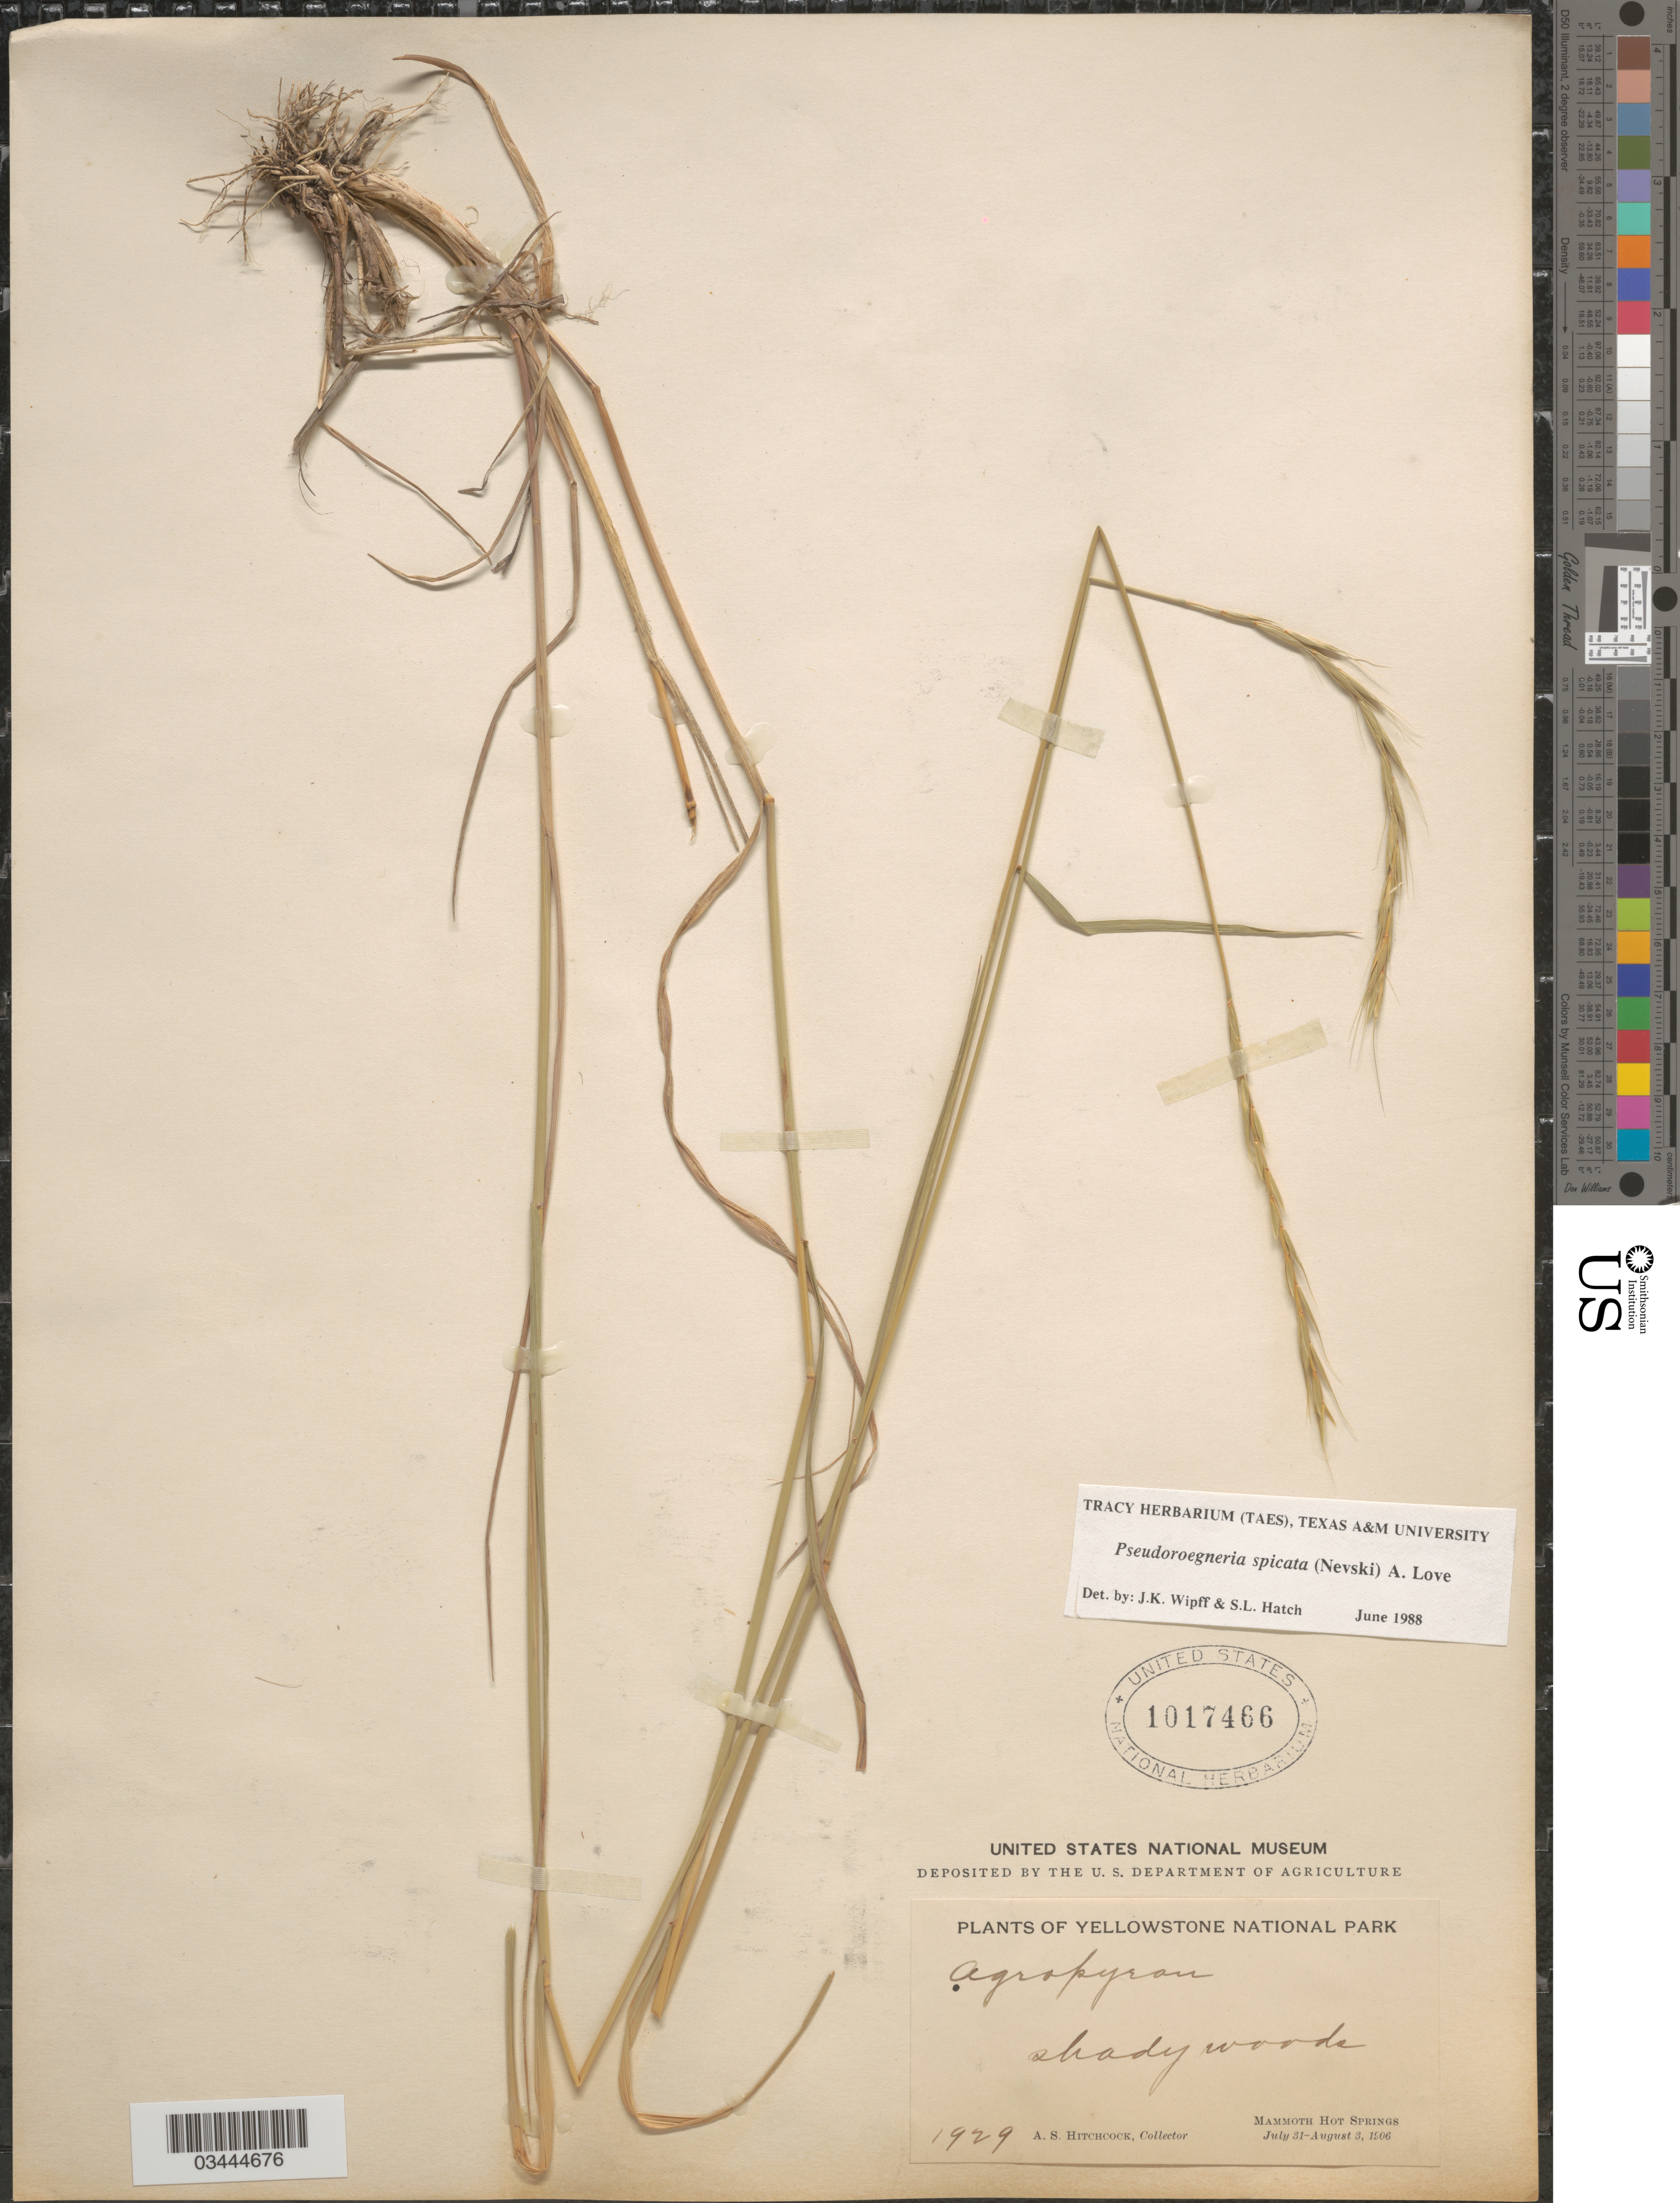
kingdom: Plantae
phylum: Tracheophyta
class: Liliopsida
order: Poales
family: Poaceae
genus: Pseudoroegneria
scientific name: Pseudoroegneria spicata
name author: (Pursh) Á. Löve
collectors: A. S. Hitchcock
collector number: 1929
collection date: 1906-07-31/1906-08-03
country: United States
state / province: Wyoming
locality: Yellowstone National Park. Mammoth Hot Springs.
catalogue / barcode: US 1017466